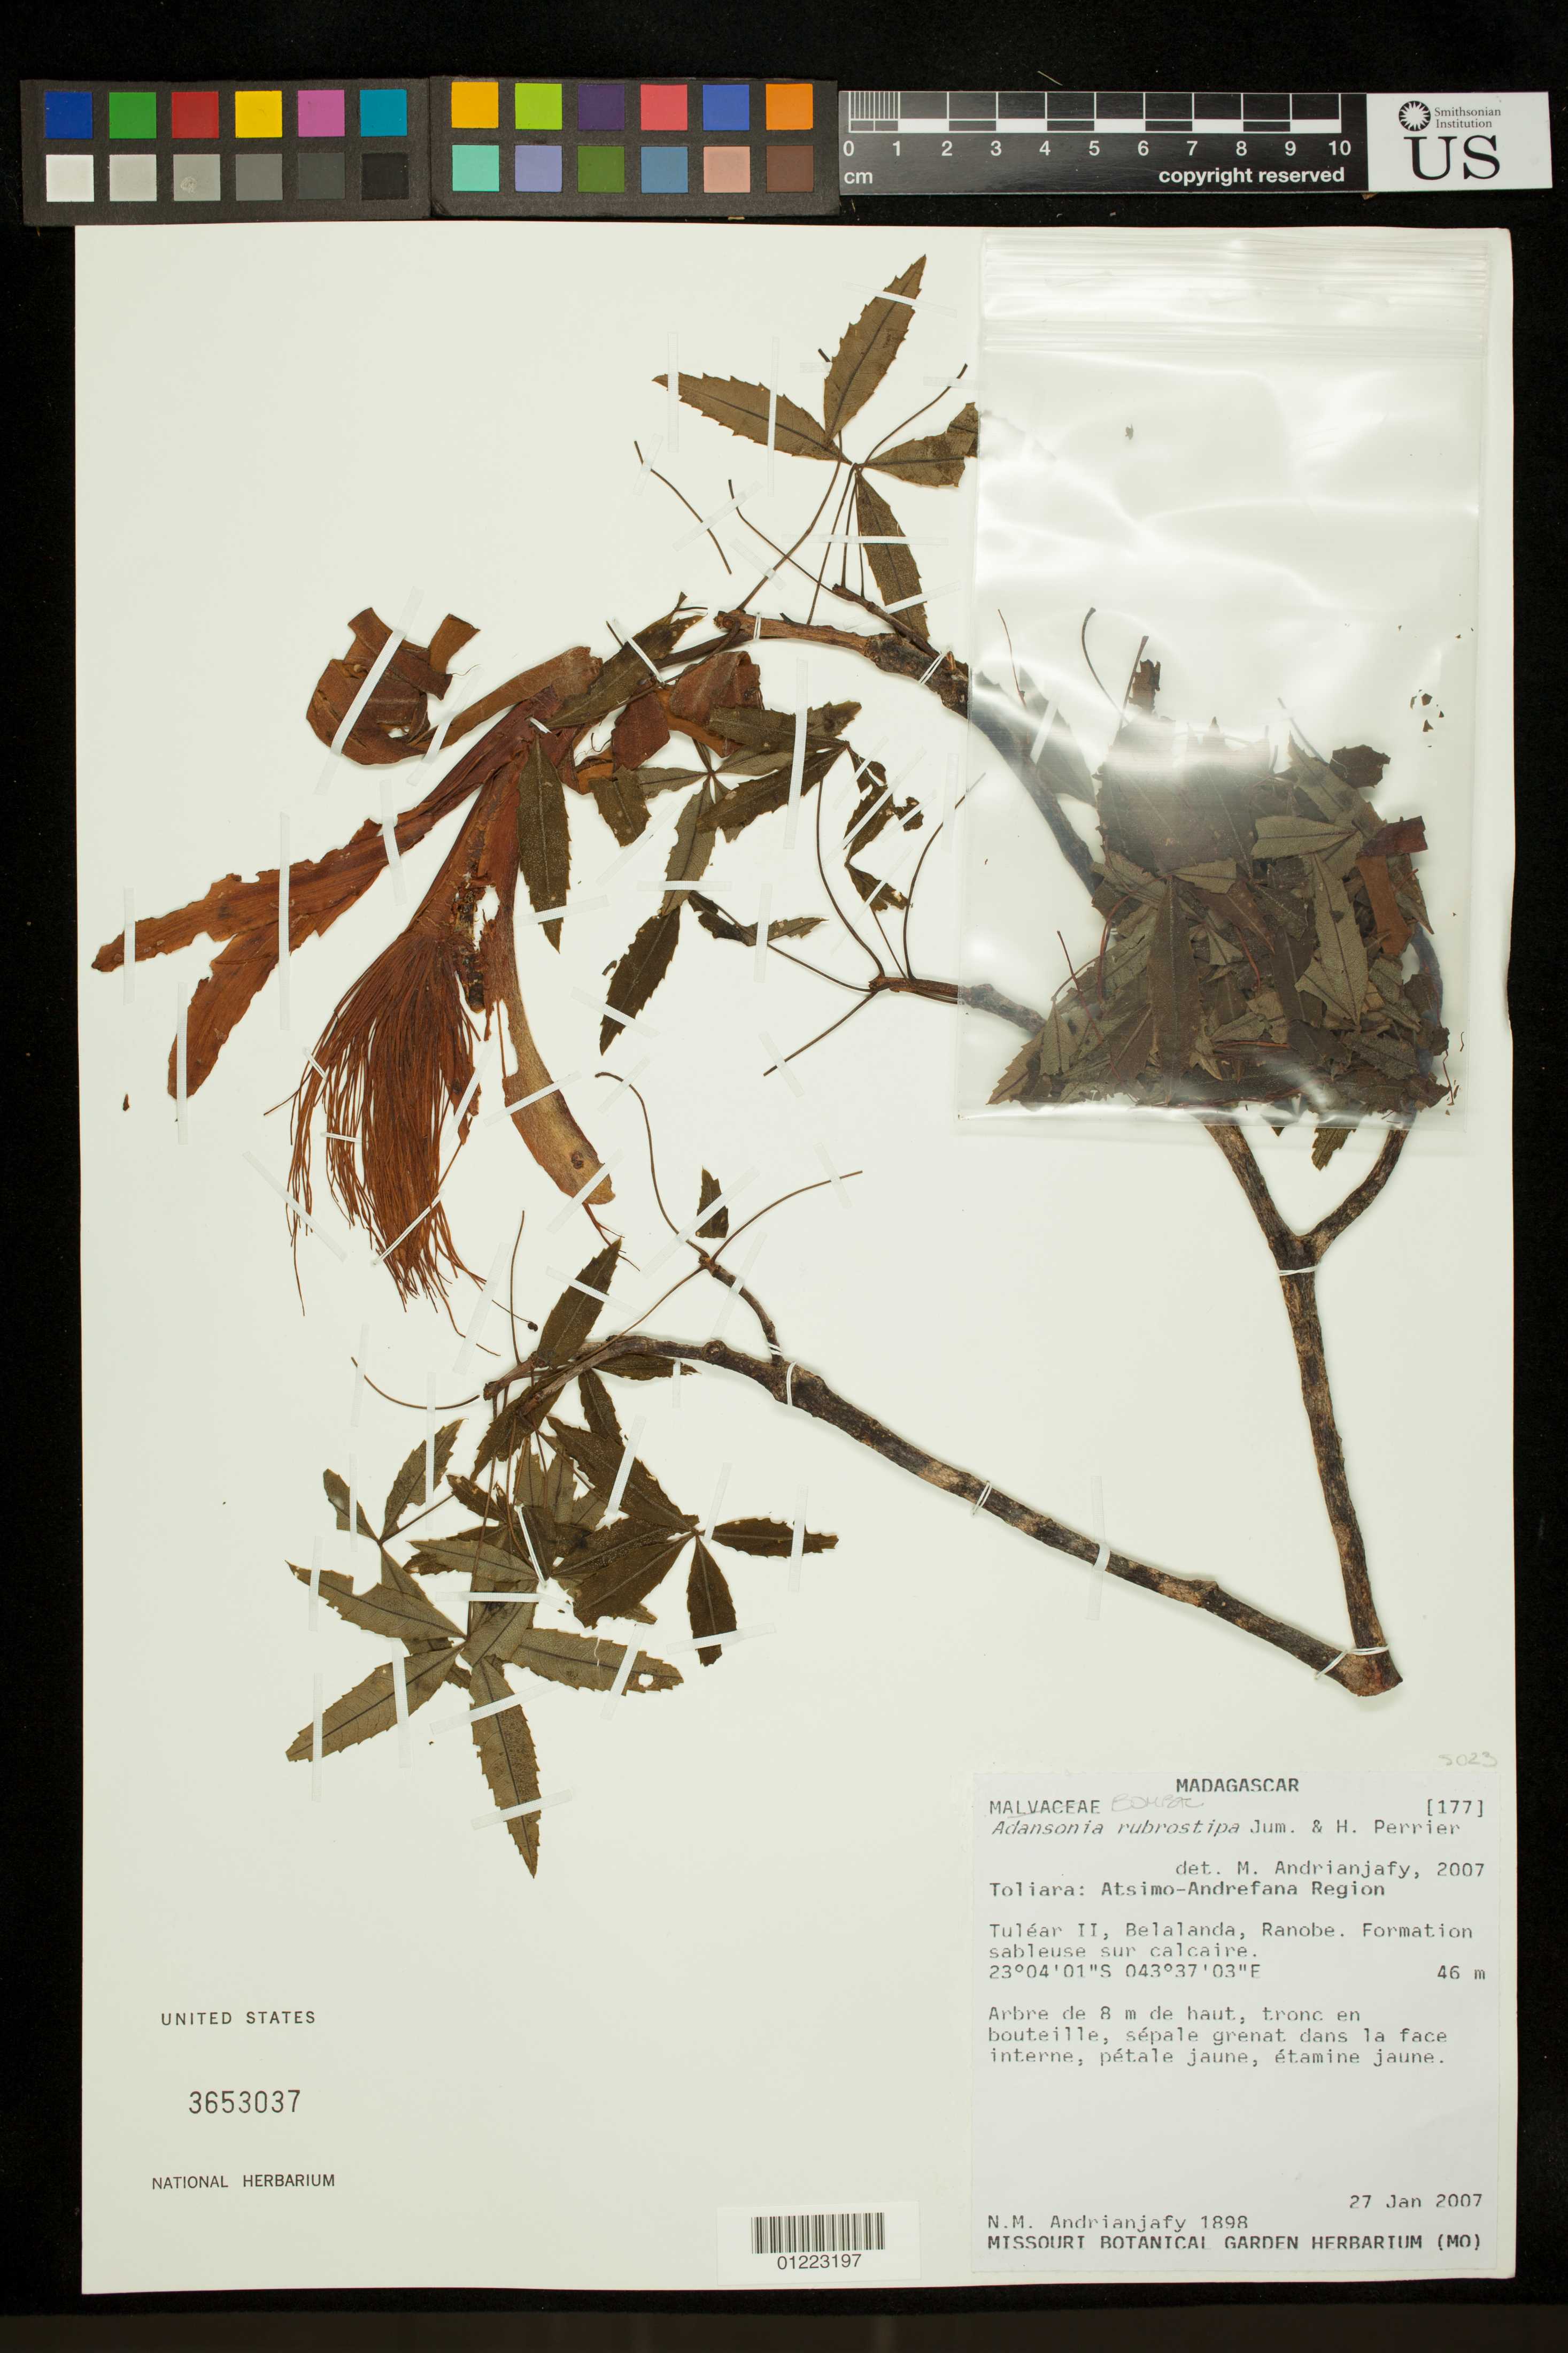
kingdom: Plantae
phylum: Tracheophyta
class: Magnoliopsida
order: Malvales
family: Malvaceae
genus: Adansonia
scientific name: Adansonia rubrostipa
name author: Jum. & H. Perrier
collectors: N. M. Andrianjafy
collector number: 177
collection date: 2007-01-27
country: Madagascar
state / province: Atsimo-Andrefana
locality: Tulear, II, Belalanda, Ranobe. Formation sableuse sur calcaire.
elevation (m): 46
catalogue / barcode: US 3653037